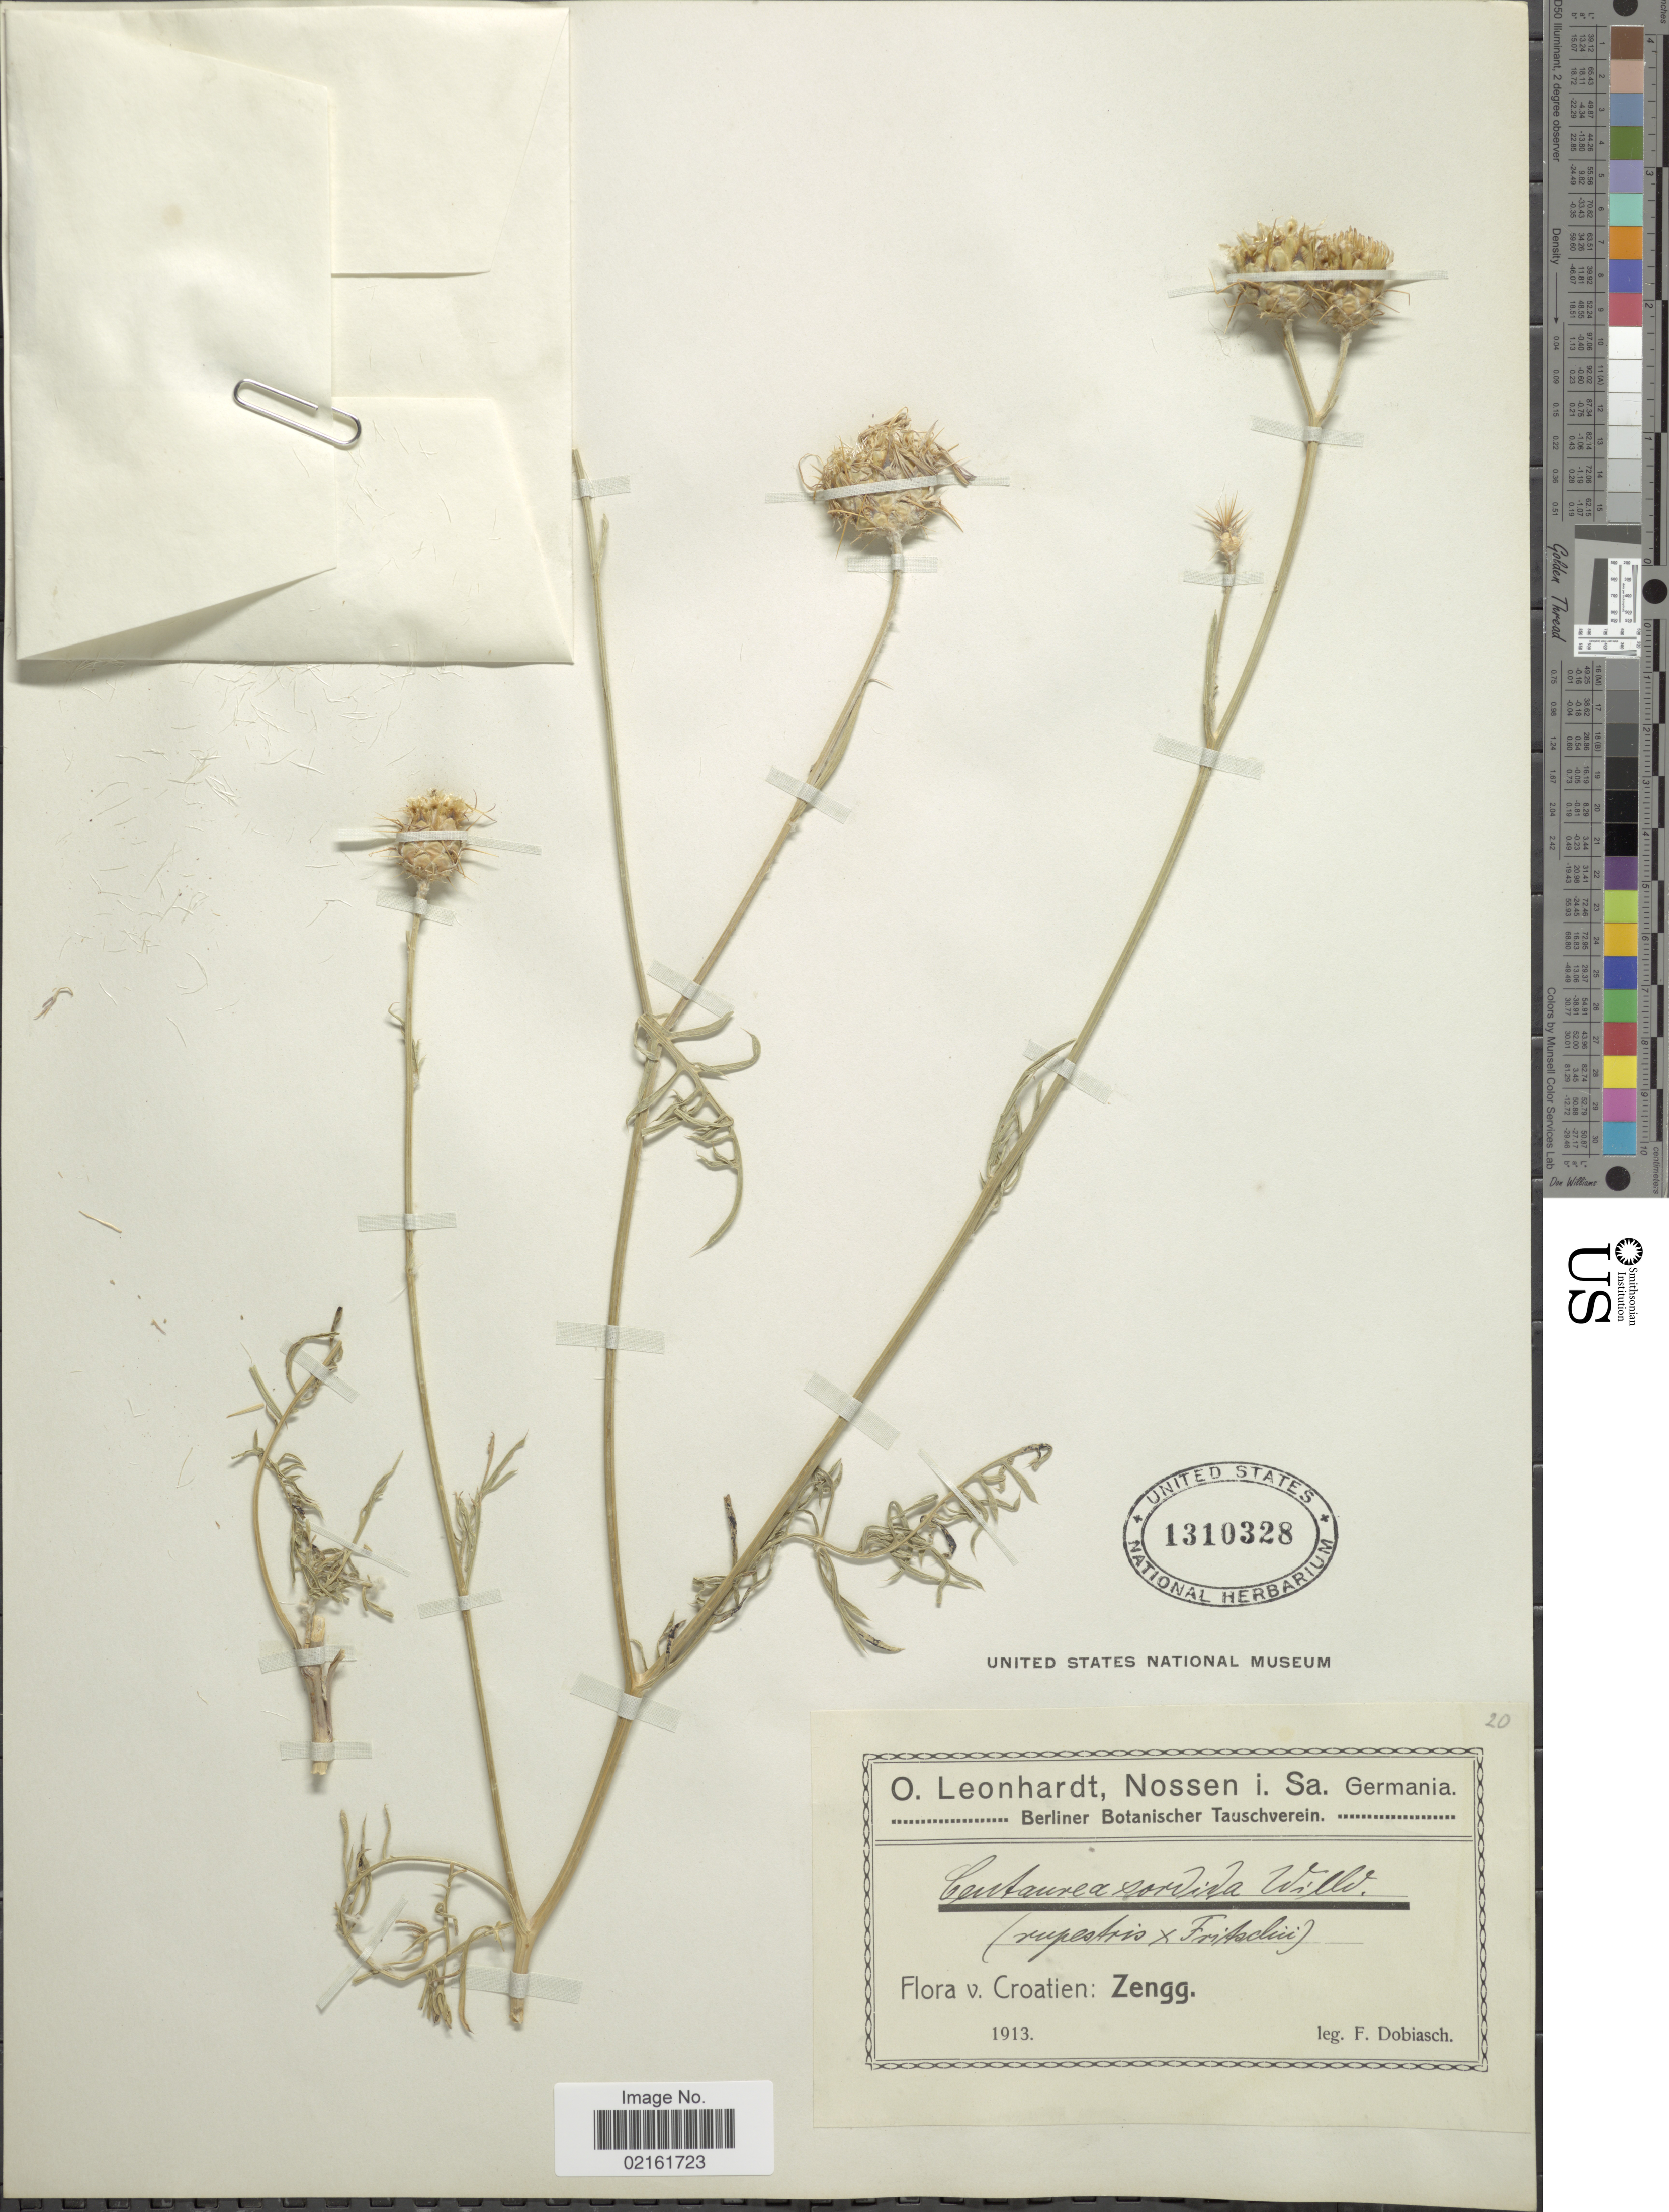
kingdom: Plantae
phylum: Tracheophyta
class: Magnoliopsida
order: Asterales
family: Asteraceae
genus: Cheirolophus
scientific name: Cheirolophus sempervirens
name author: (L.) Pomel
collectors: F. Dobiasch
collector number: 20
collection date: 1913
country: Croatia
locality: Zengg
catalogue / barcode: US 1310328